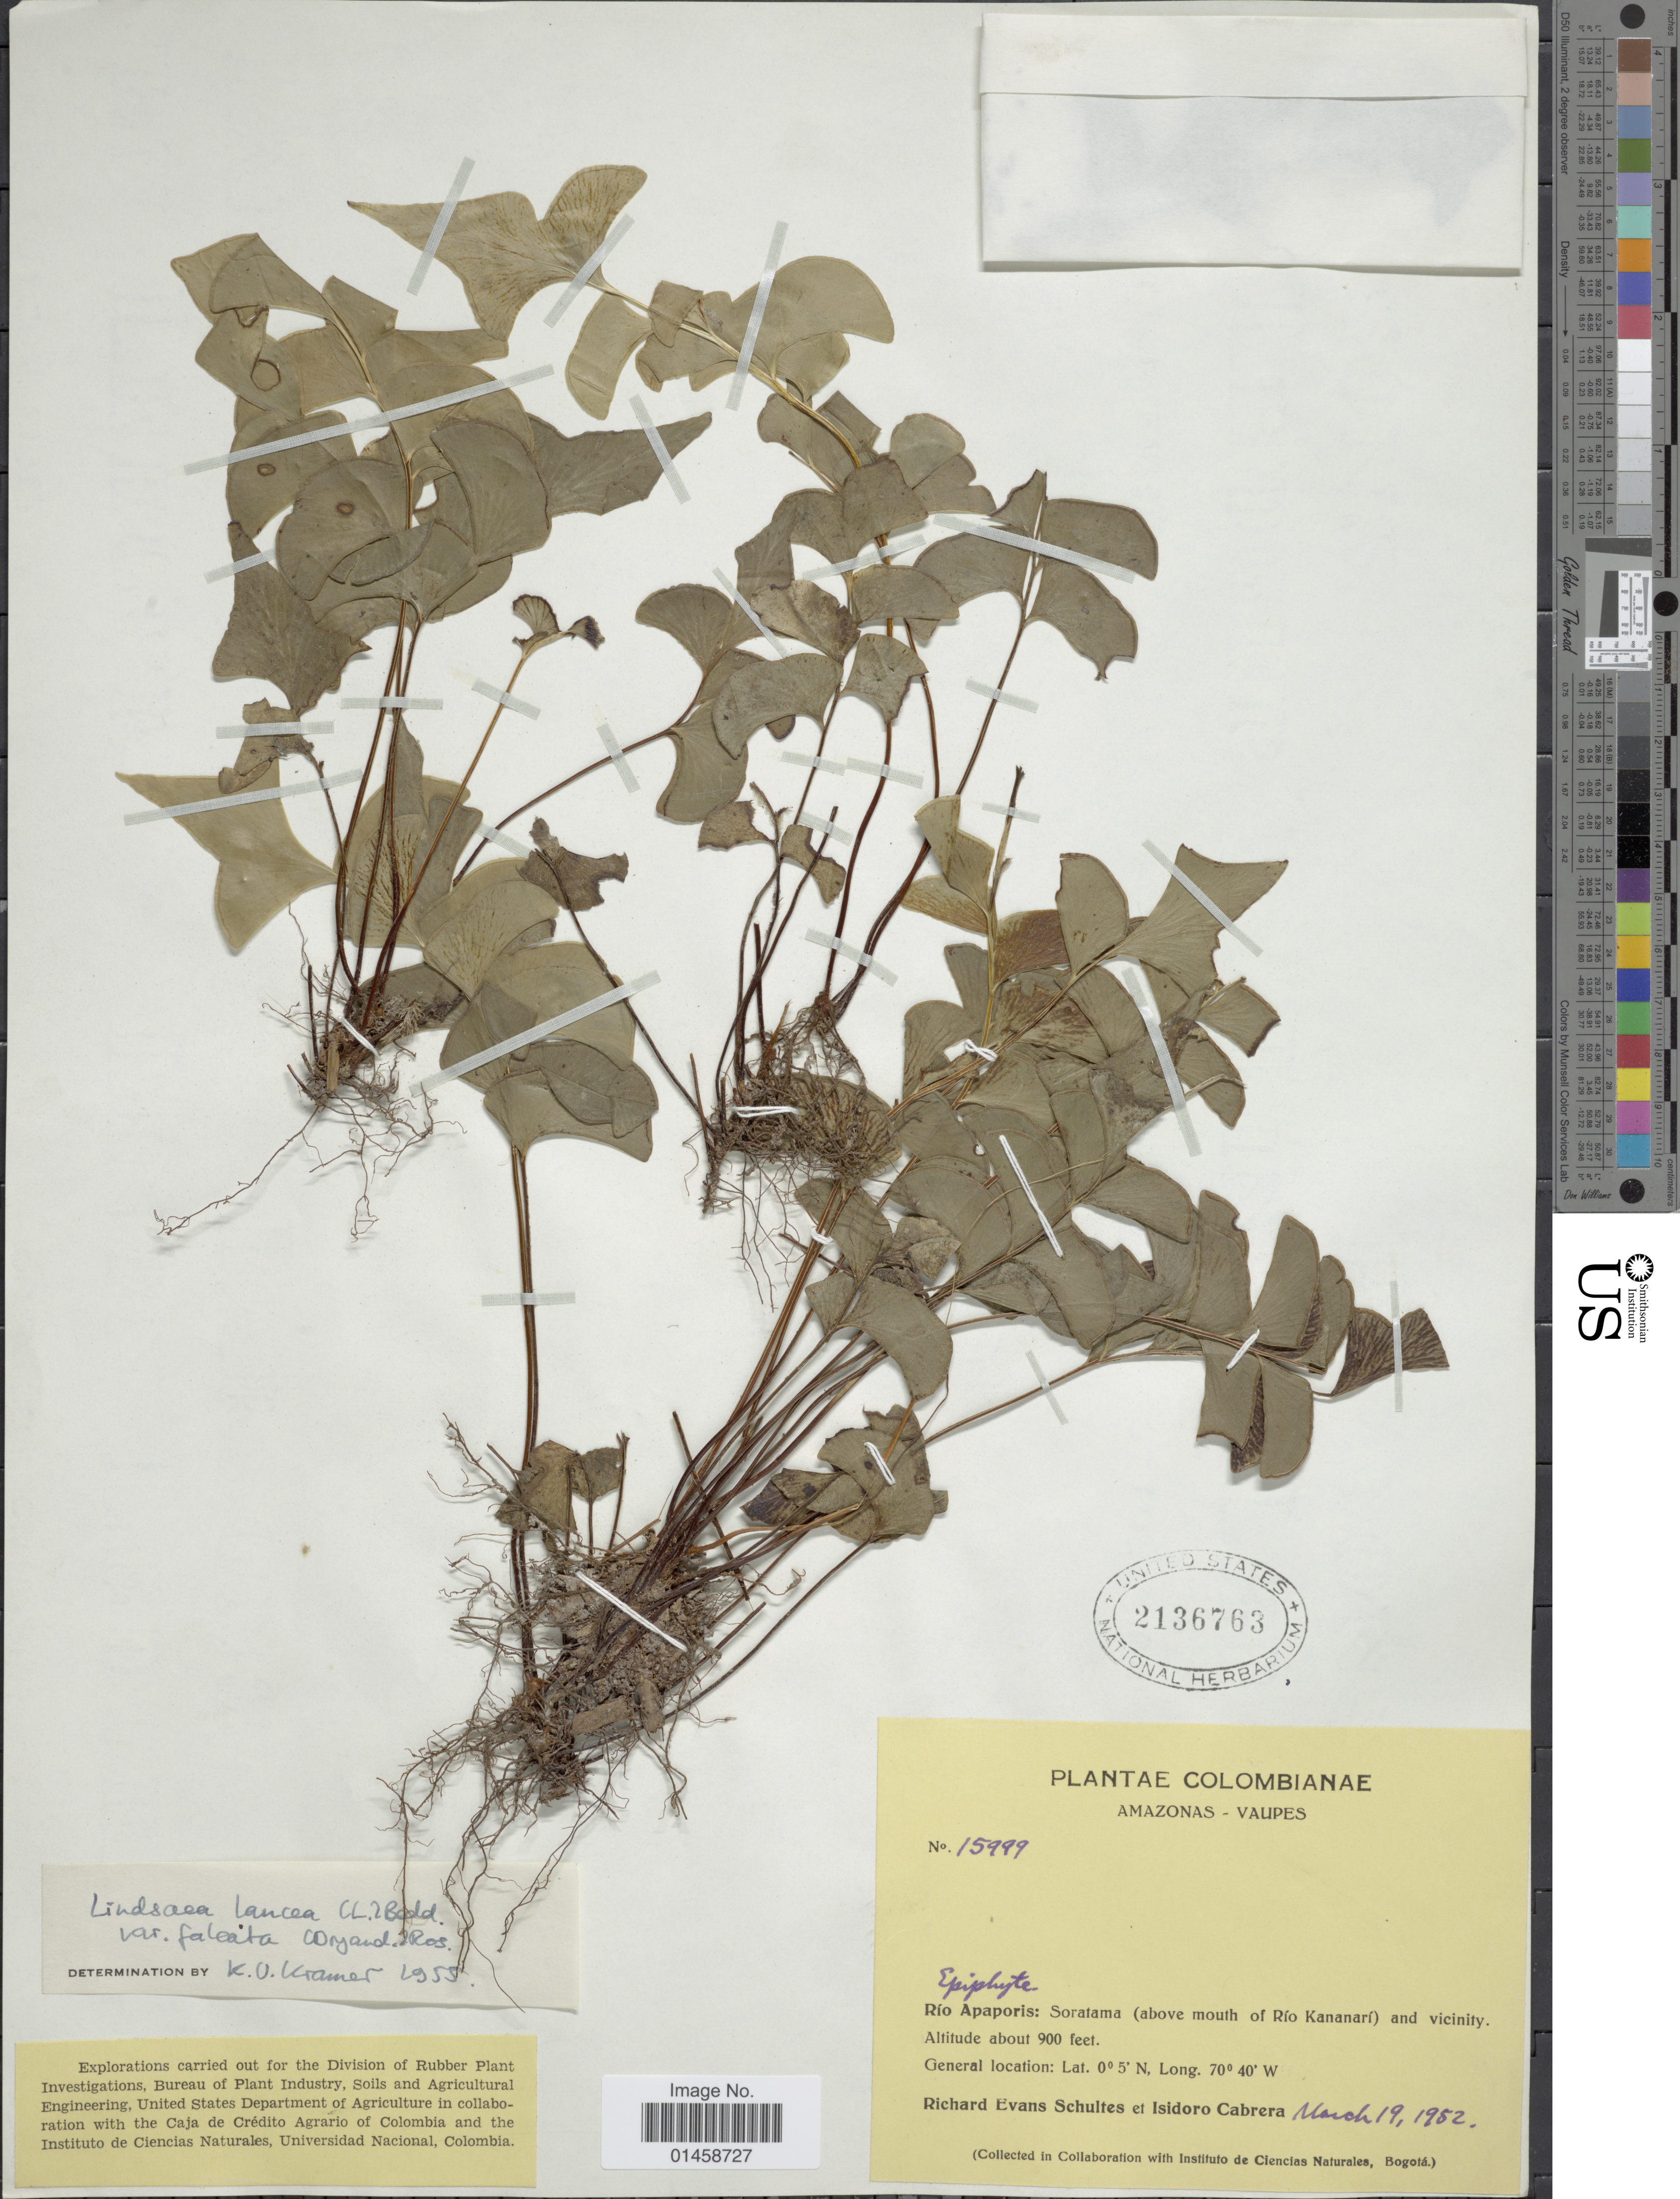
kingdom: Plantae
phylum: Tracheophyta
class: Polypodiopsida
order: Polypodiales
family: Lindsaeaceae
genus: Lindsaea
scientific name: Lindsaea lancea var. falcata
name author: (Dryand.) Rosenst.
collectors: R. E. Schultes & I. Cabrera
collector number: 15999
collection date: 1952-03-19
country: Colombia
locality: Amazonas-Vaupes, Rio Apaporis: Soratama (above mouth of Río Kananrí) and Vicinity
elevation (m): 274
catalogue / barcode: US 2136763